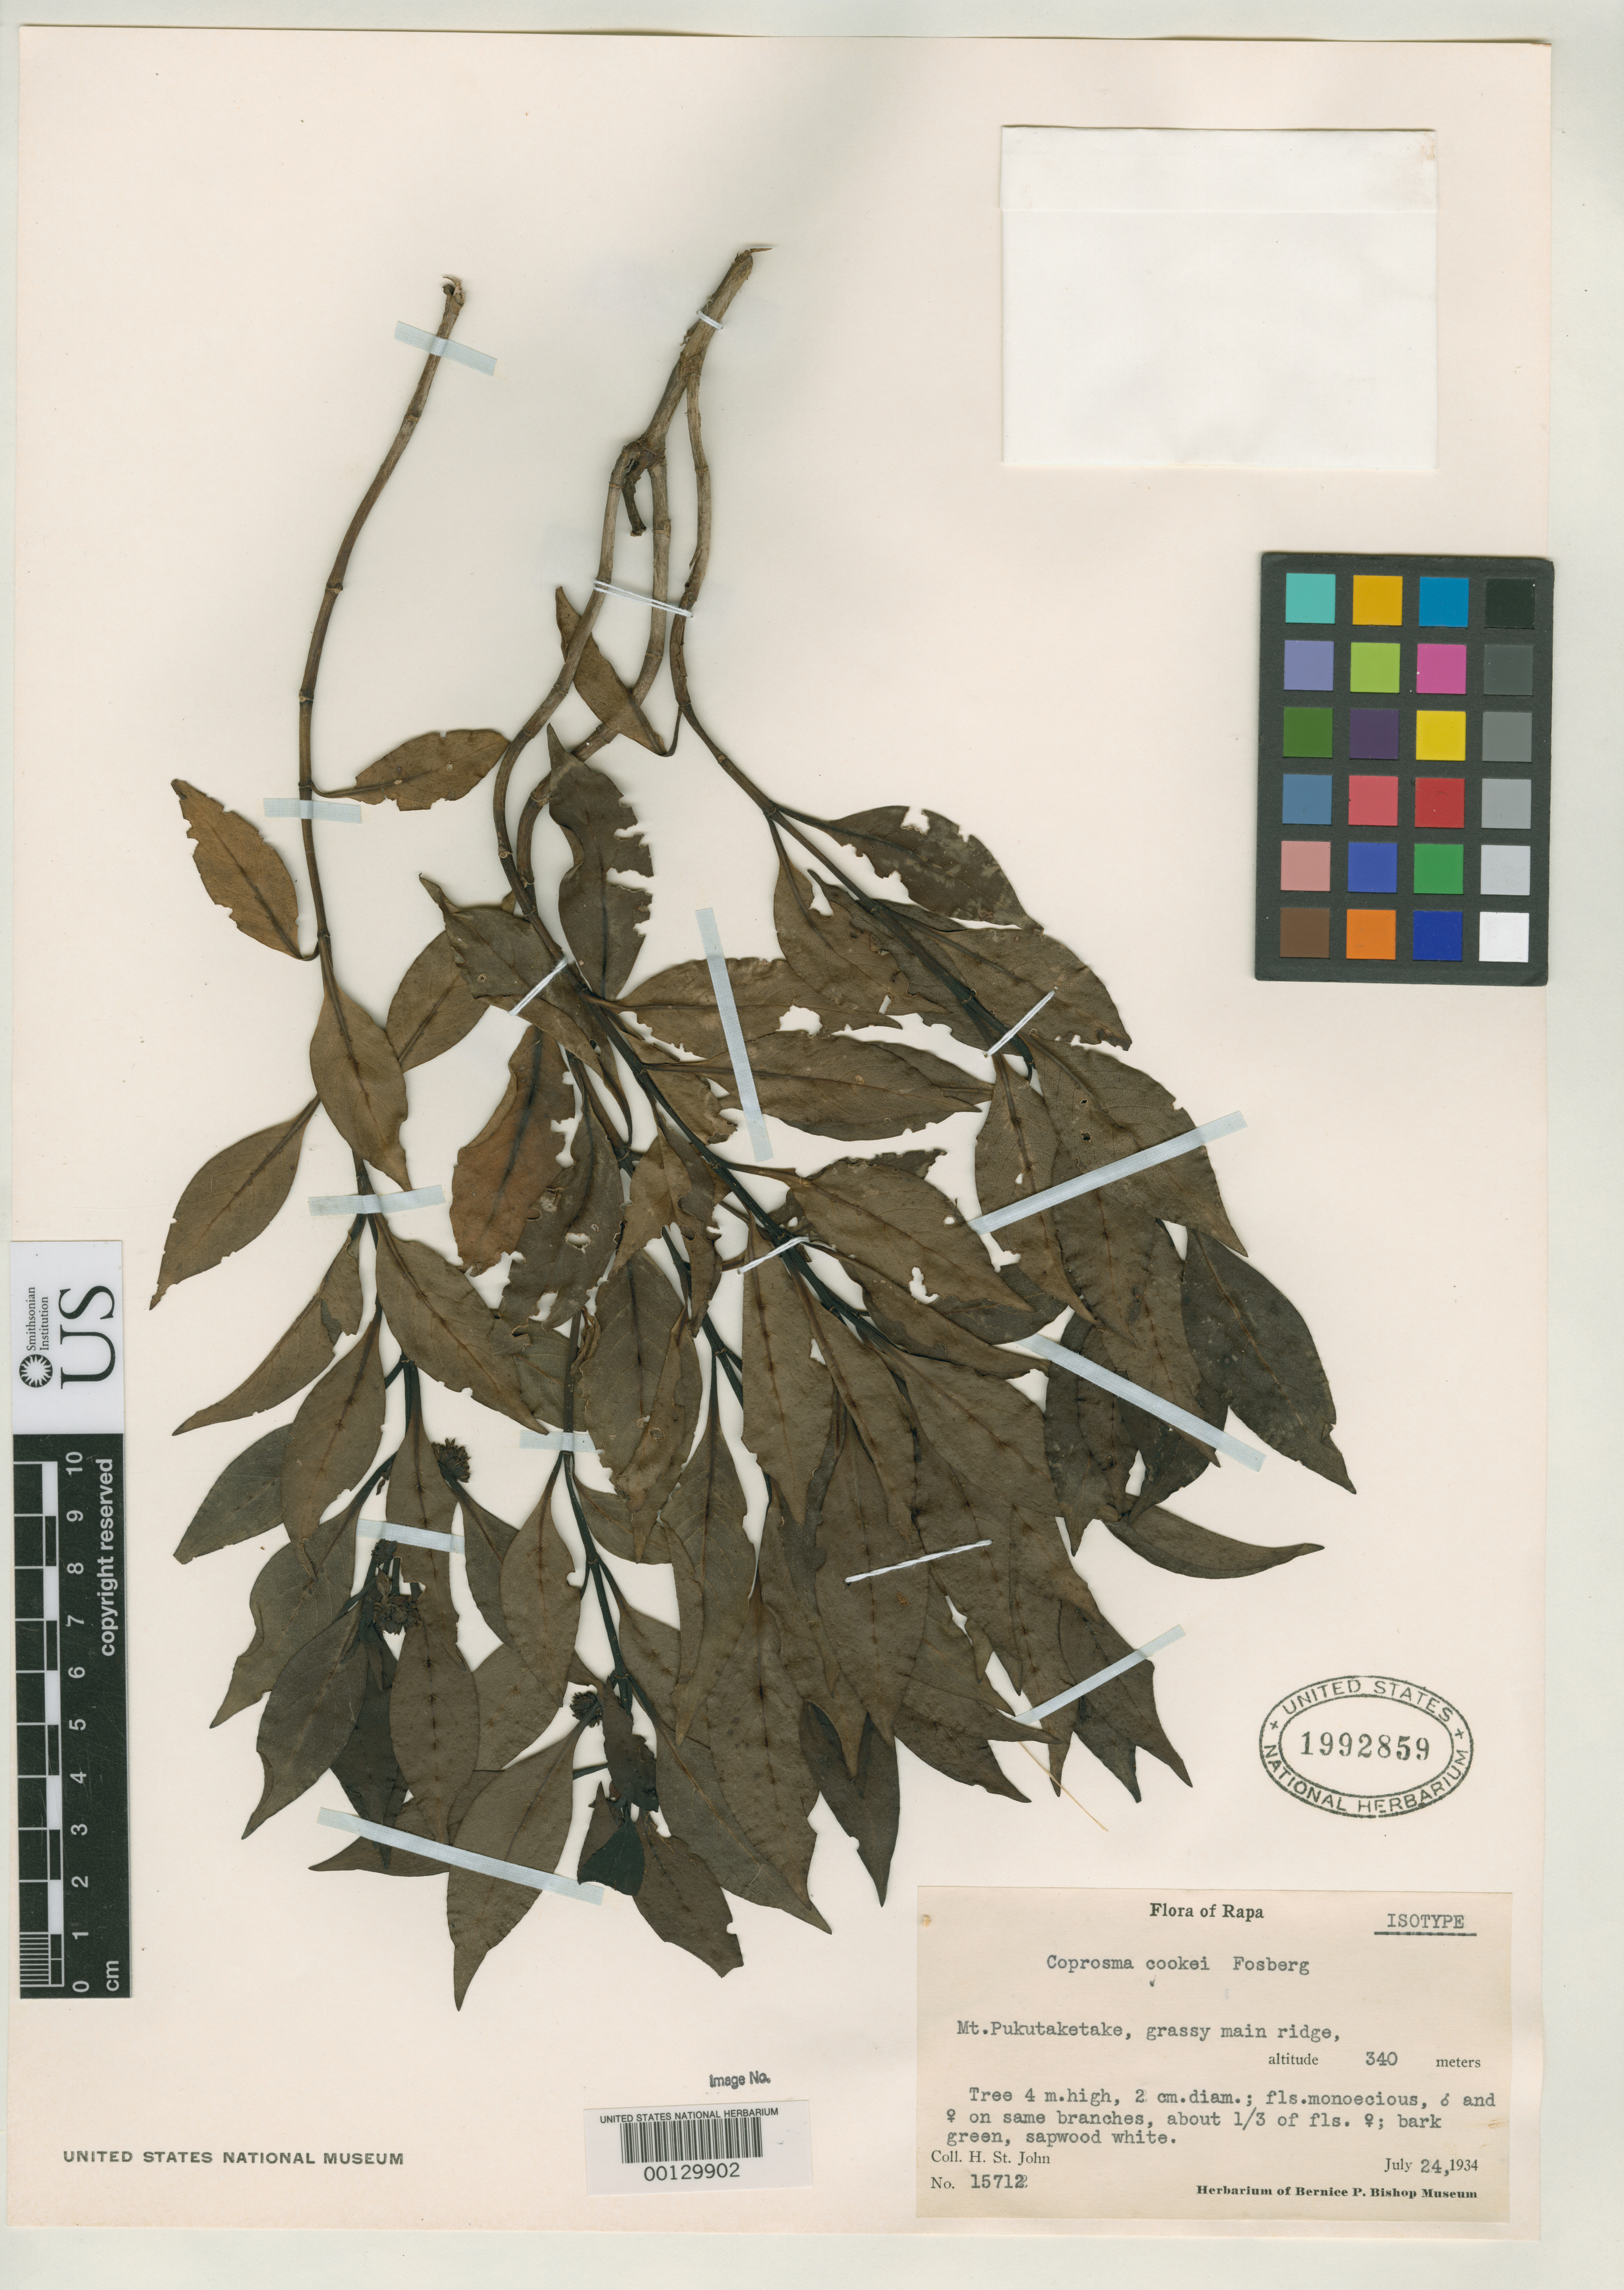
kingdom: Plantae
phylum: Tracheophyta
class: Magnoliopsida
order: Gentianales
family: Rubiaceae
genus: Coprosma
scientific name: Coprosma cookei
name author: Fosberg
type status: Isotype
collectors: H. St. John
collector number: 15712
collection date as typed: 24 Jul 1934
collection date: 1934-07-24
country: French Polynesia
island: Rapa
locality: Mt. Pukutaketake. [Tubuai Is.]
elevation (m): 340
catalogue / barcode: US 1992859